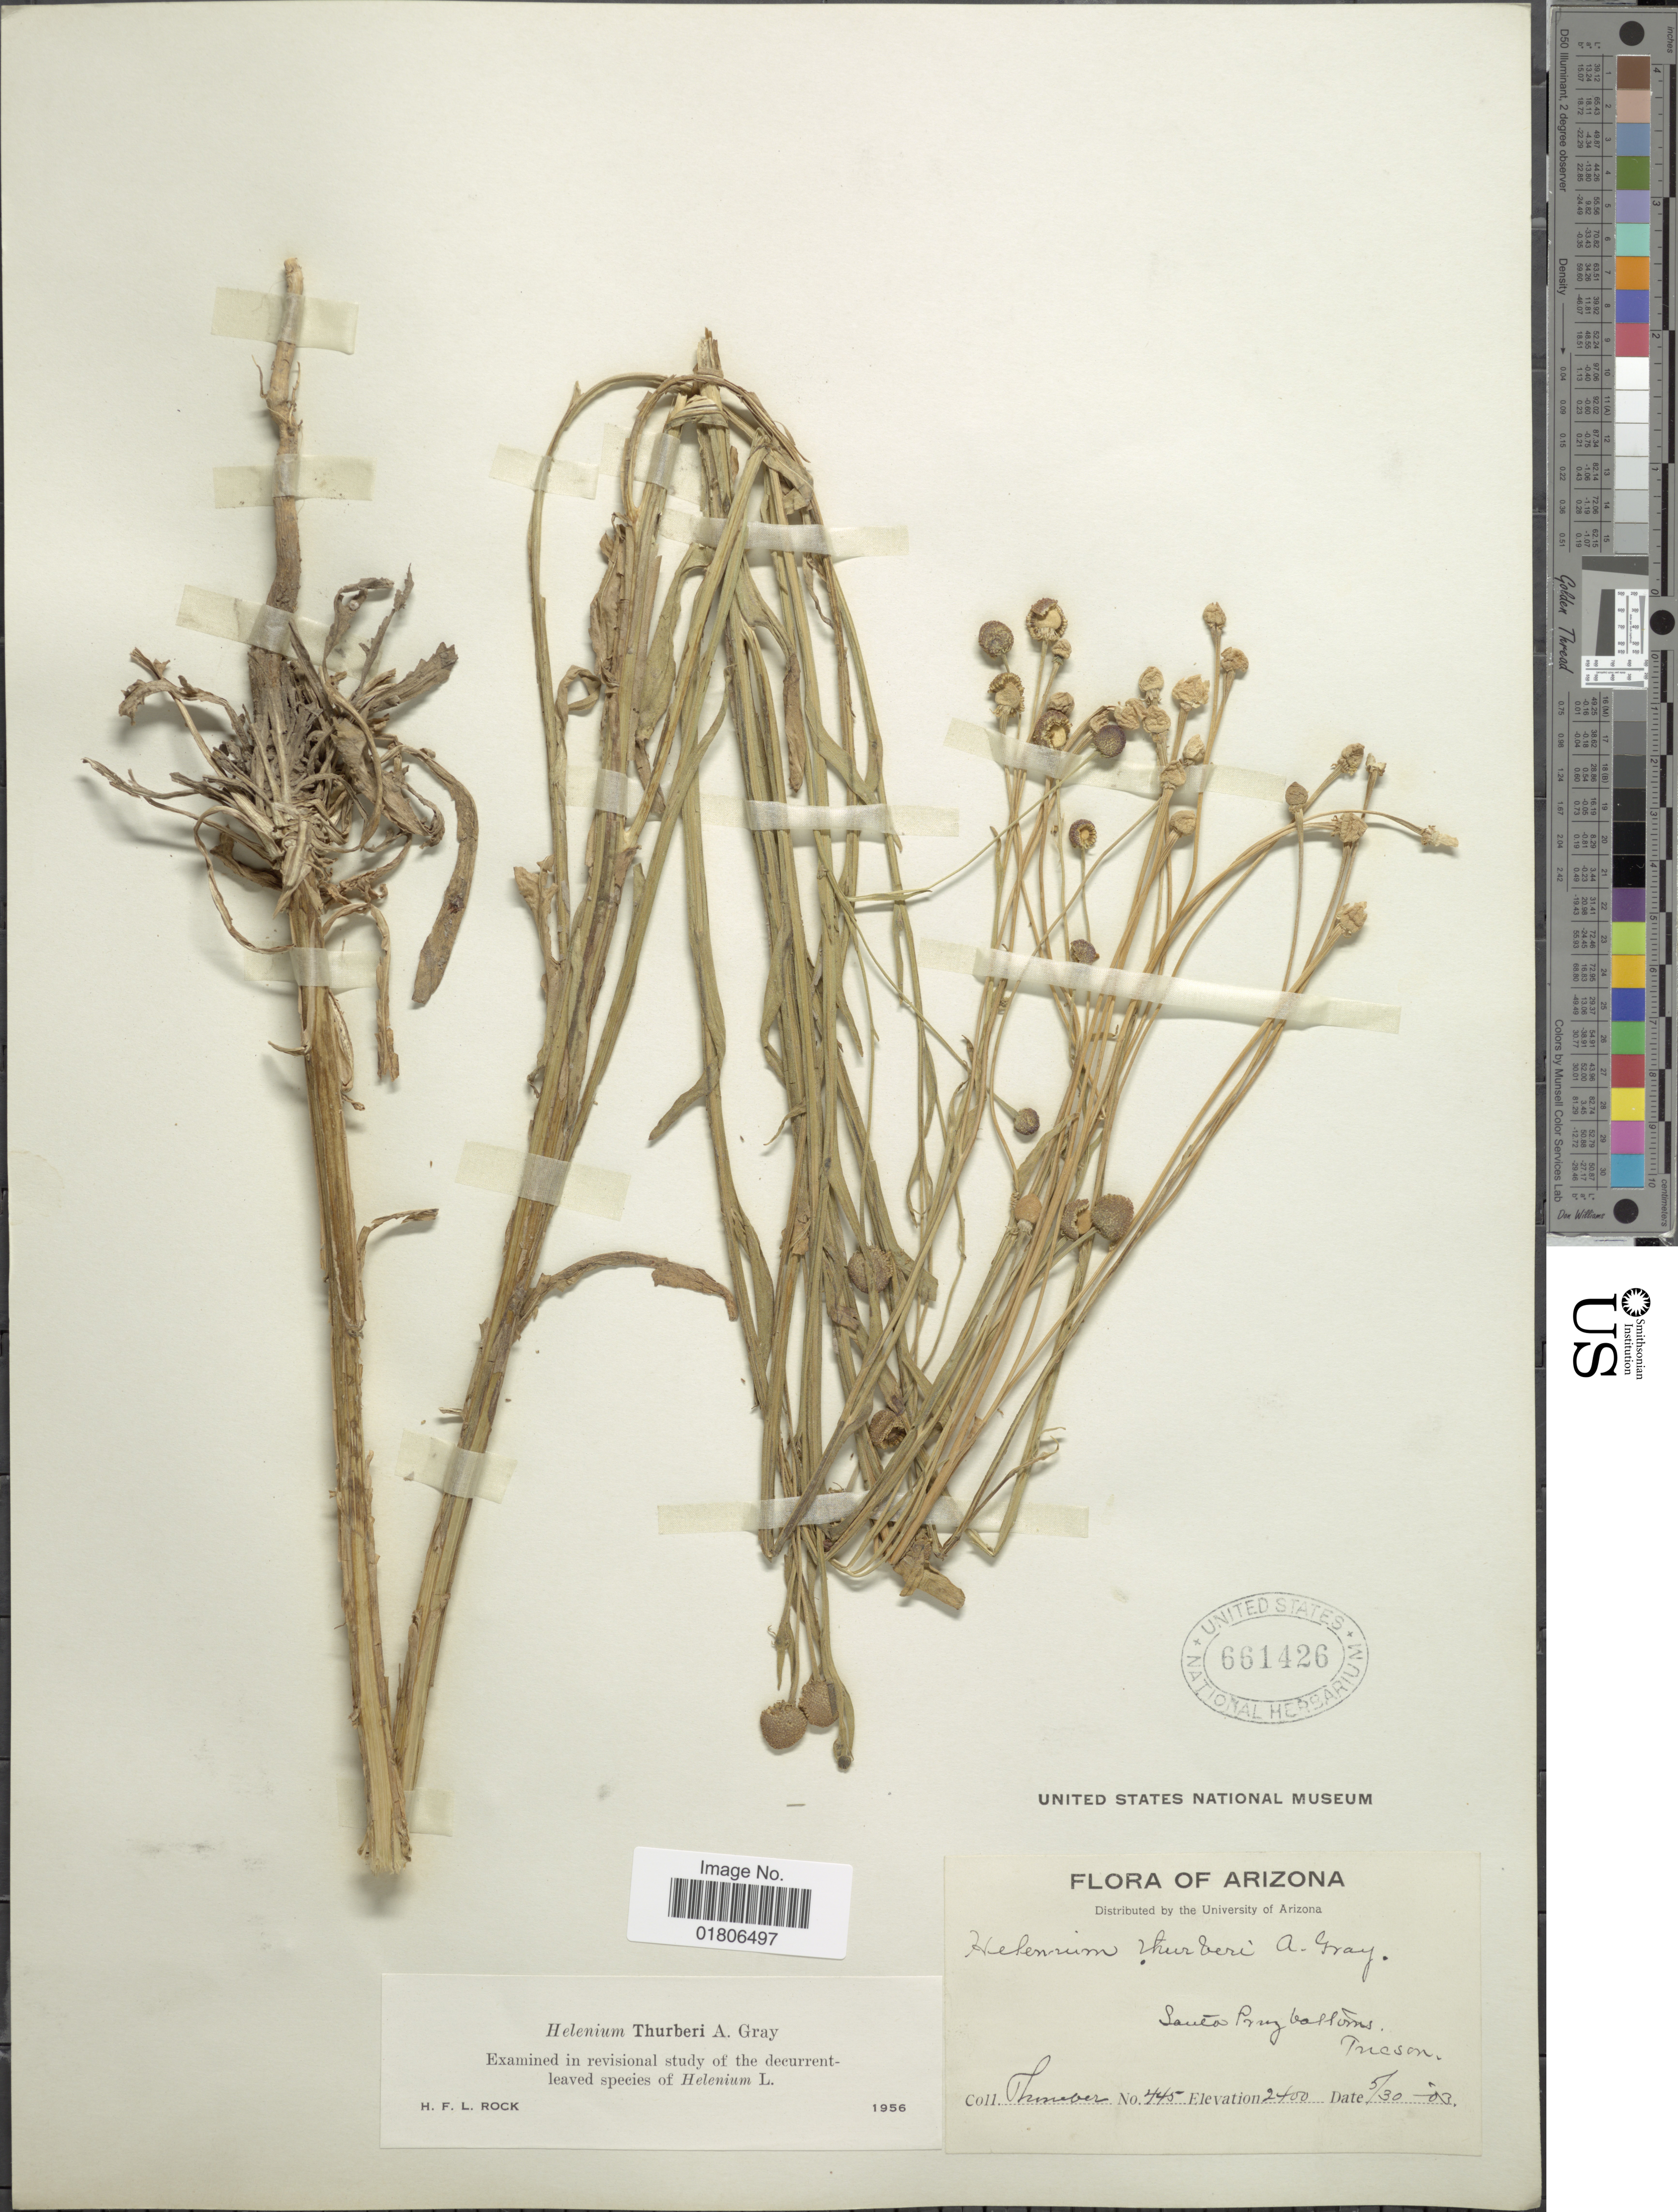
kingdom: Plantae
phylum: Tracheophyta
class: Magnoliopsida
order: Asterales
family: Asteraceae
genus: Helenium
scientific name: Helenium thurberi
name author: A. Gray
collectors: J. Thornber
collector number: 445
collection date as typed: Transcribed d/m/y: 30/5/3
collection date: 1903-05-30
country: United States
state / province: Arizona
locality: Santa Cruz bottoms Tucson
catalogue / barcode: US 661426